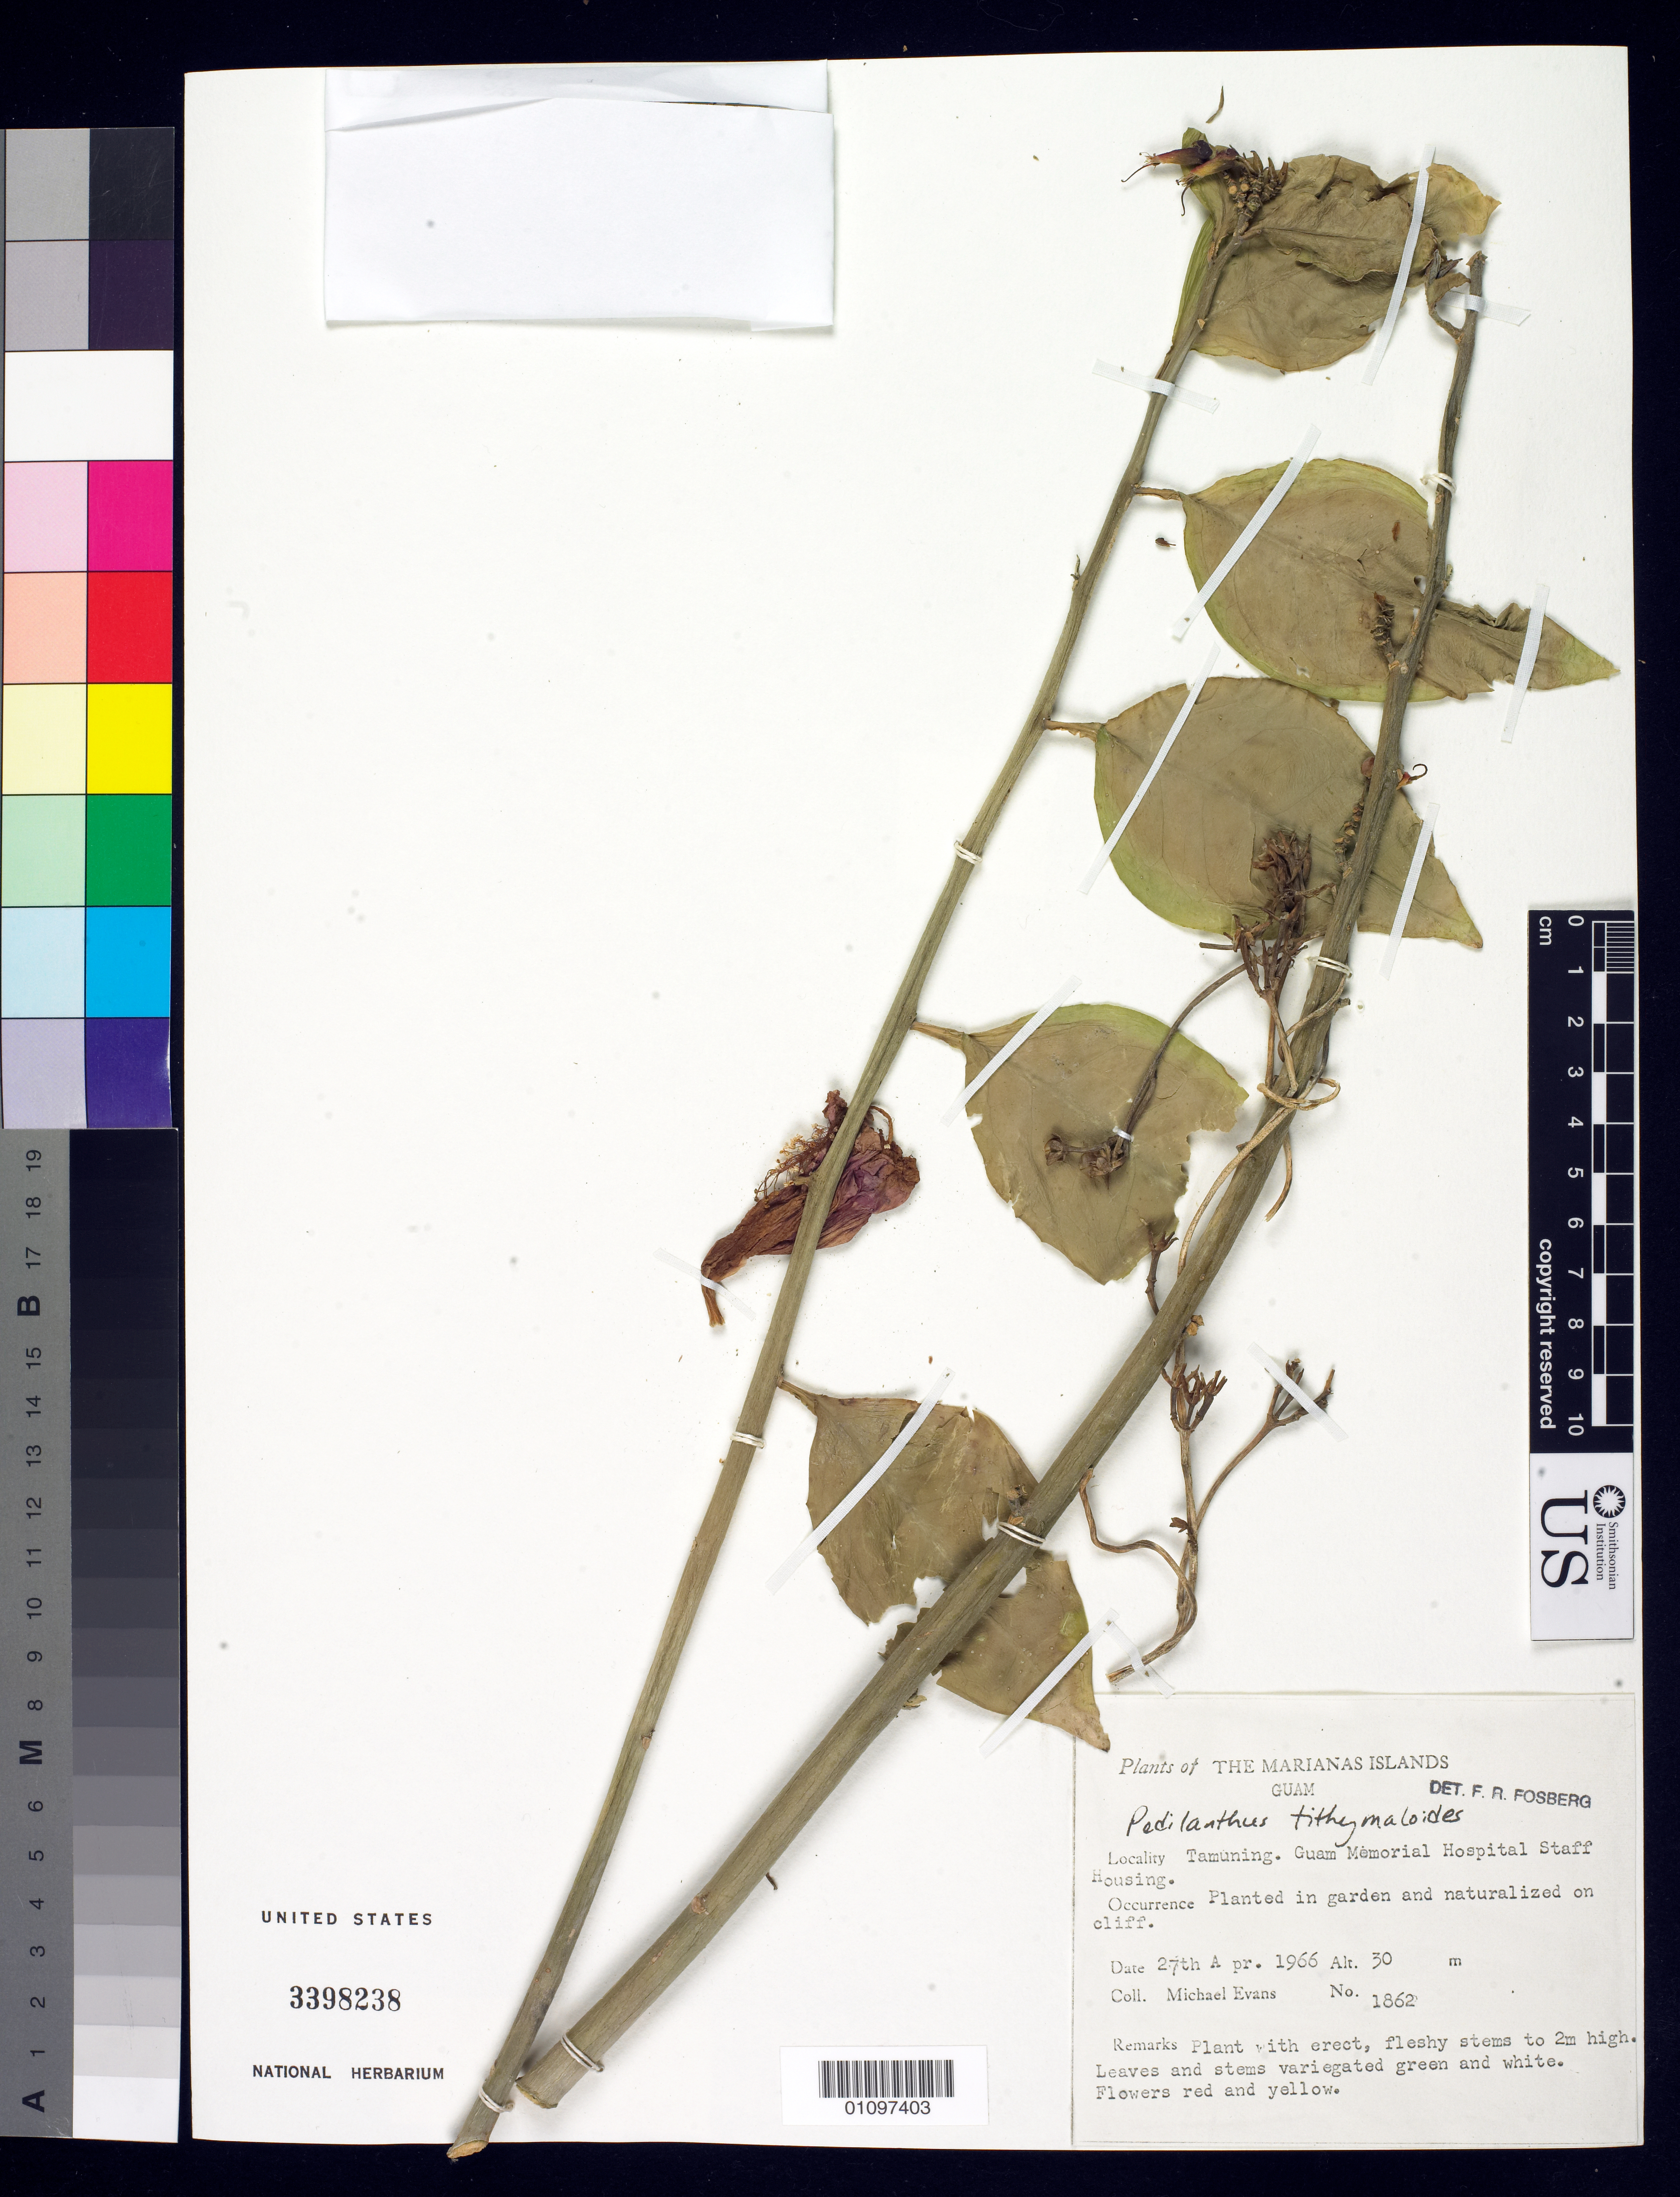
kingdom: Plantae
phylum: Tracheophyta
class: Magnoliopsida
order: Malpighiales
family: Euphorbiaceae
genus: Euphorbia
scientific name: Euphorbia tithymaloides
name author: L.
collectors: M. Evans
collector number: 1862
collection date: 1966-04-27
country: Guam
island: Guam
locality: Tamuning. Guam Memorial Hospital Staff Housing.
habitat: planted in garden, naturalized on cliff.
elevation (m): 30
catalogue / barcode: US 3398238